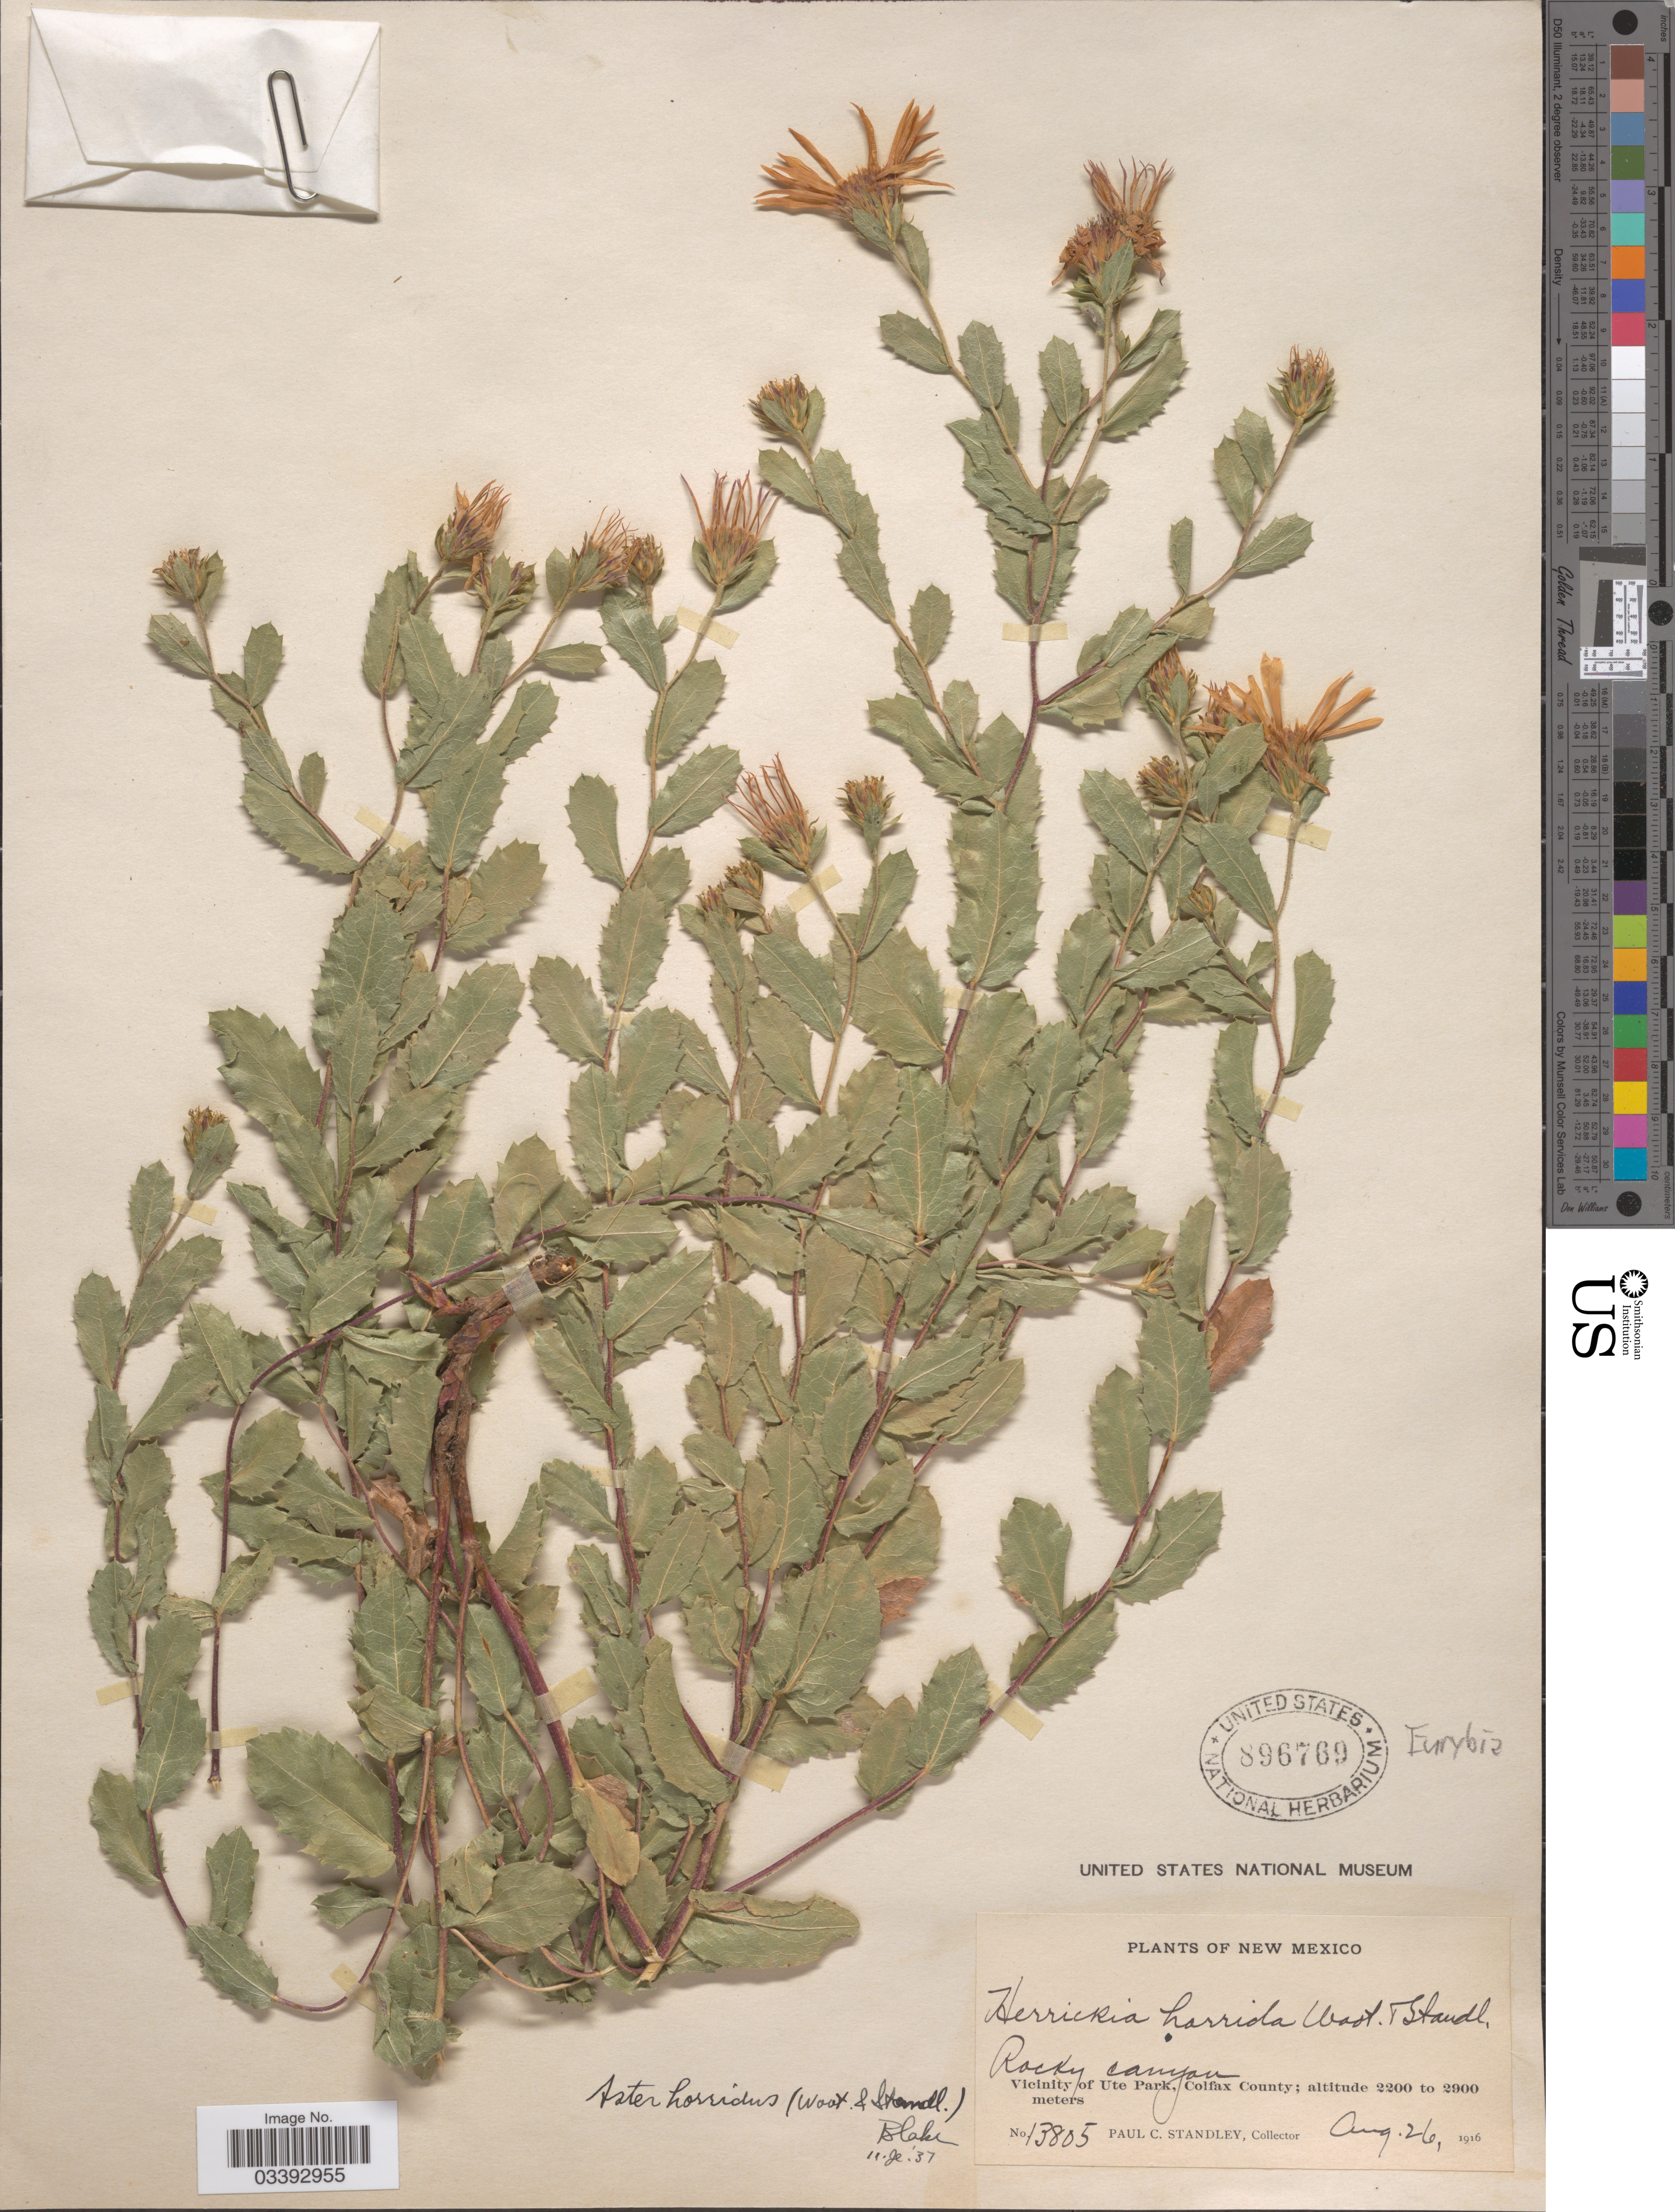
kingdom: Plantae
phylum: Tracheophyta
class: Magnoliopsida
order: Asterales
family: Asteraceae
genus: Eurybia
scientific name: Eurybia horrida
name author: (Wooton & Standl.) G.L. Nesom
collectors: P. C. Standley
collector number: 13805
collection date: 1916-08-26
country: United States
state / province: New Mexico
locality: Rocky Canyon, Vicinity of Ute Park, Colfax County.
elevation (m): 2200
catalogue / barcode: US 896769